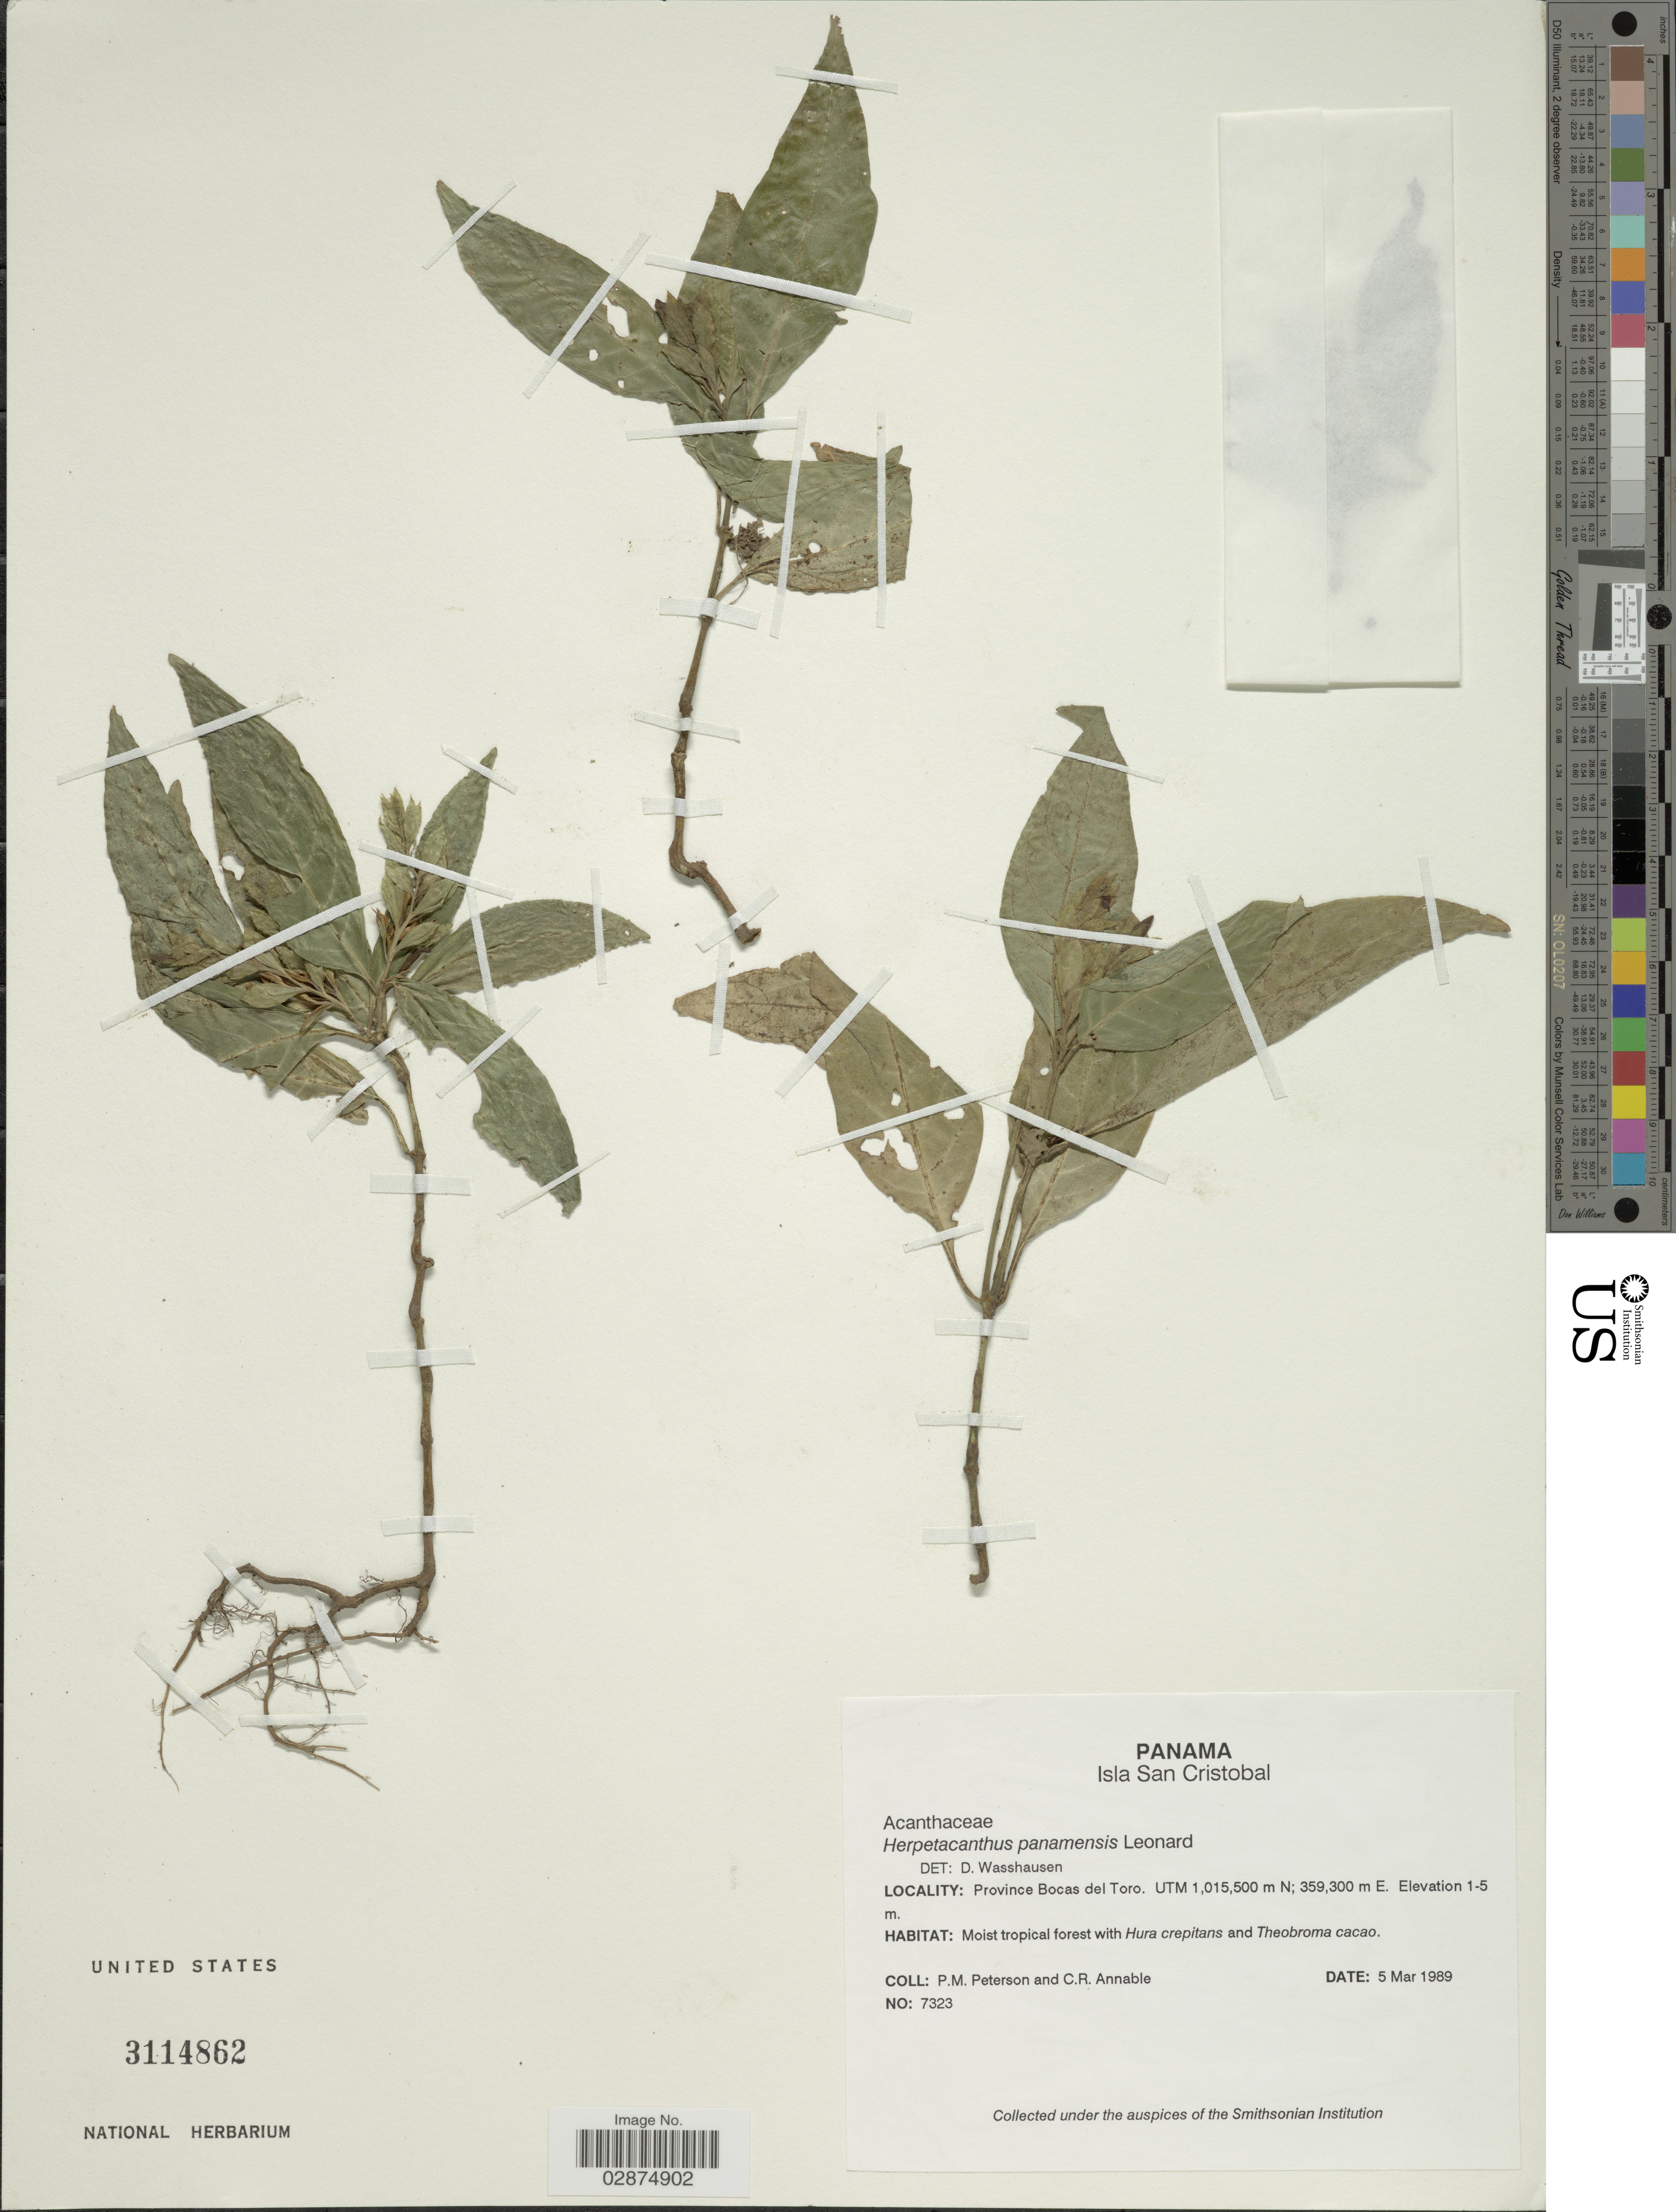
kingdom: Plantae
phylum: Tracheophyta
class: Magnoliopsida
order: Lamiales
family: Acanthaceae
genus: Herpetacanthus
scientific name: Herpetacanthus panamensis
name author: Leonard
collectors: P. M. Peterson & C. R. Annable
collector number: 7323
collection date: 1989-03-05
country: Panama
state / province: Bocas del Toro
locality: Isla San Cristobal. UTM 1,015,500 m N; 359,300 m E.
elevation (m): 1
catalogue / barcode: US 3114862